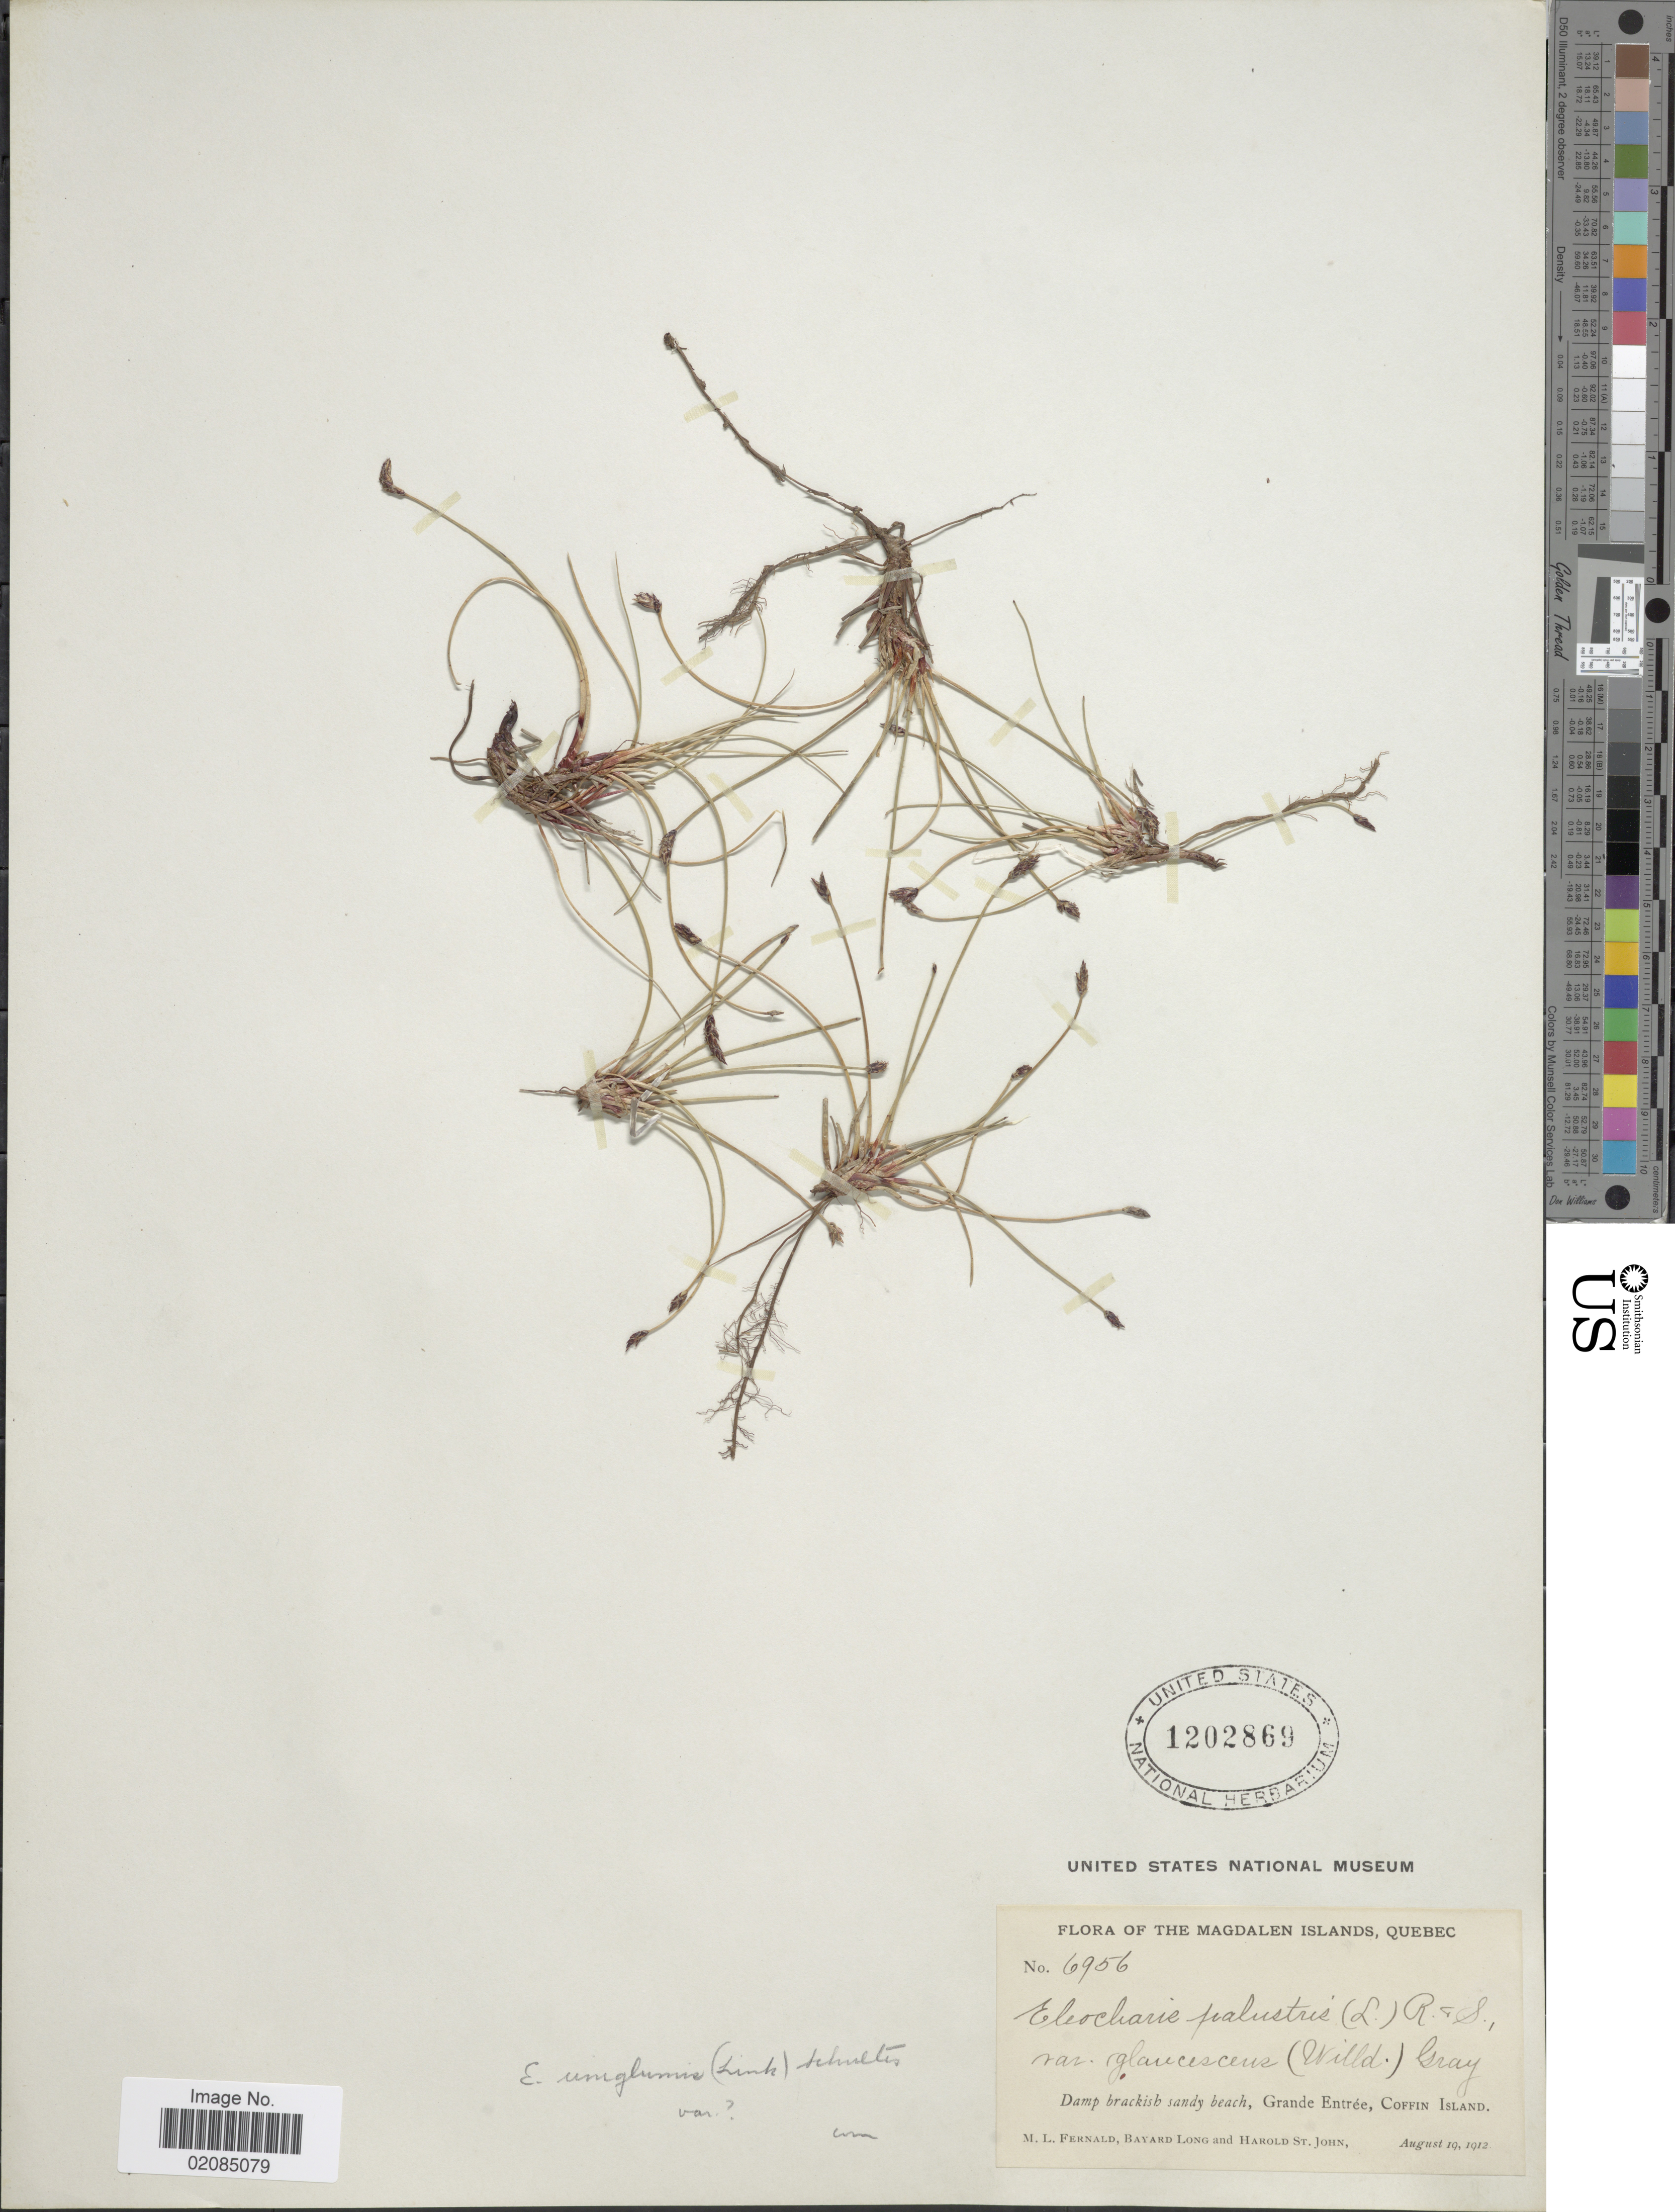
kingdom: Plantae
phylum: Tracheophyta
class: Liliopsida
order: Poales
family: Cyperaceae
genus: Eleocharis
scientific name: Eleocharis uniglumis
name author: (Link) Schult.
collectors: M. L. Fernald, B. Long & H. St. John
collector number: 6956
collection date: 1912-08-19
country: Canada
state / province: Quebec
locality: The Magdalen Island, Damp brackish sandy beach, Grande Entree, Coffin Island.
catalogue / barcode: US 1202869